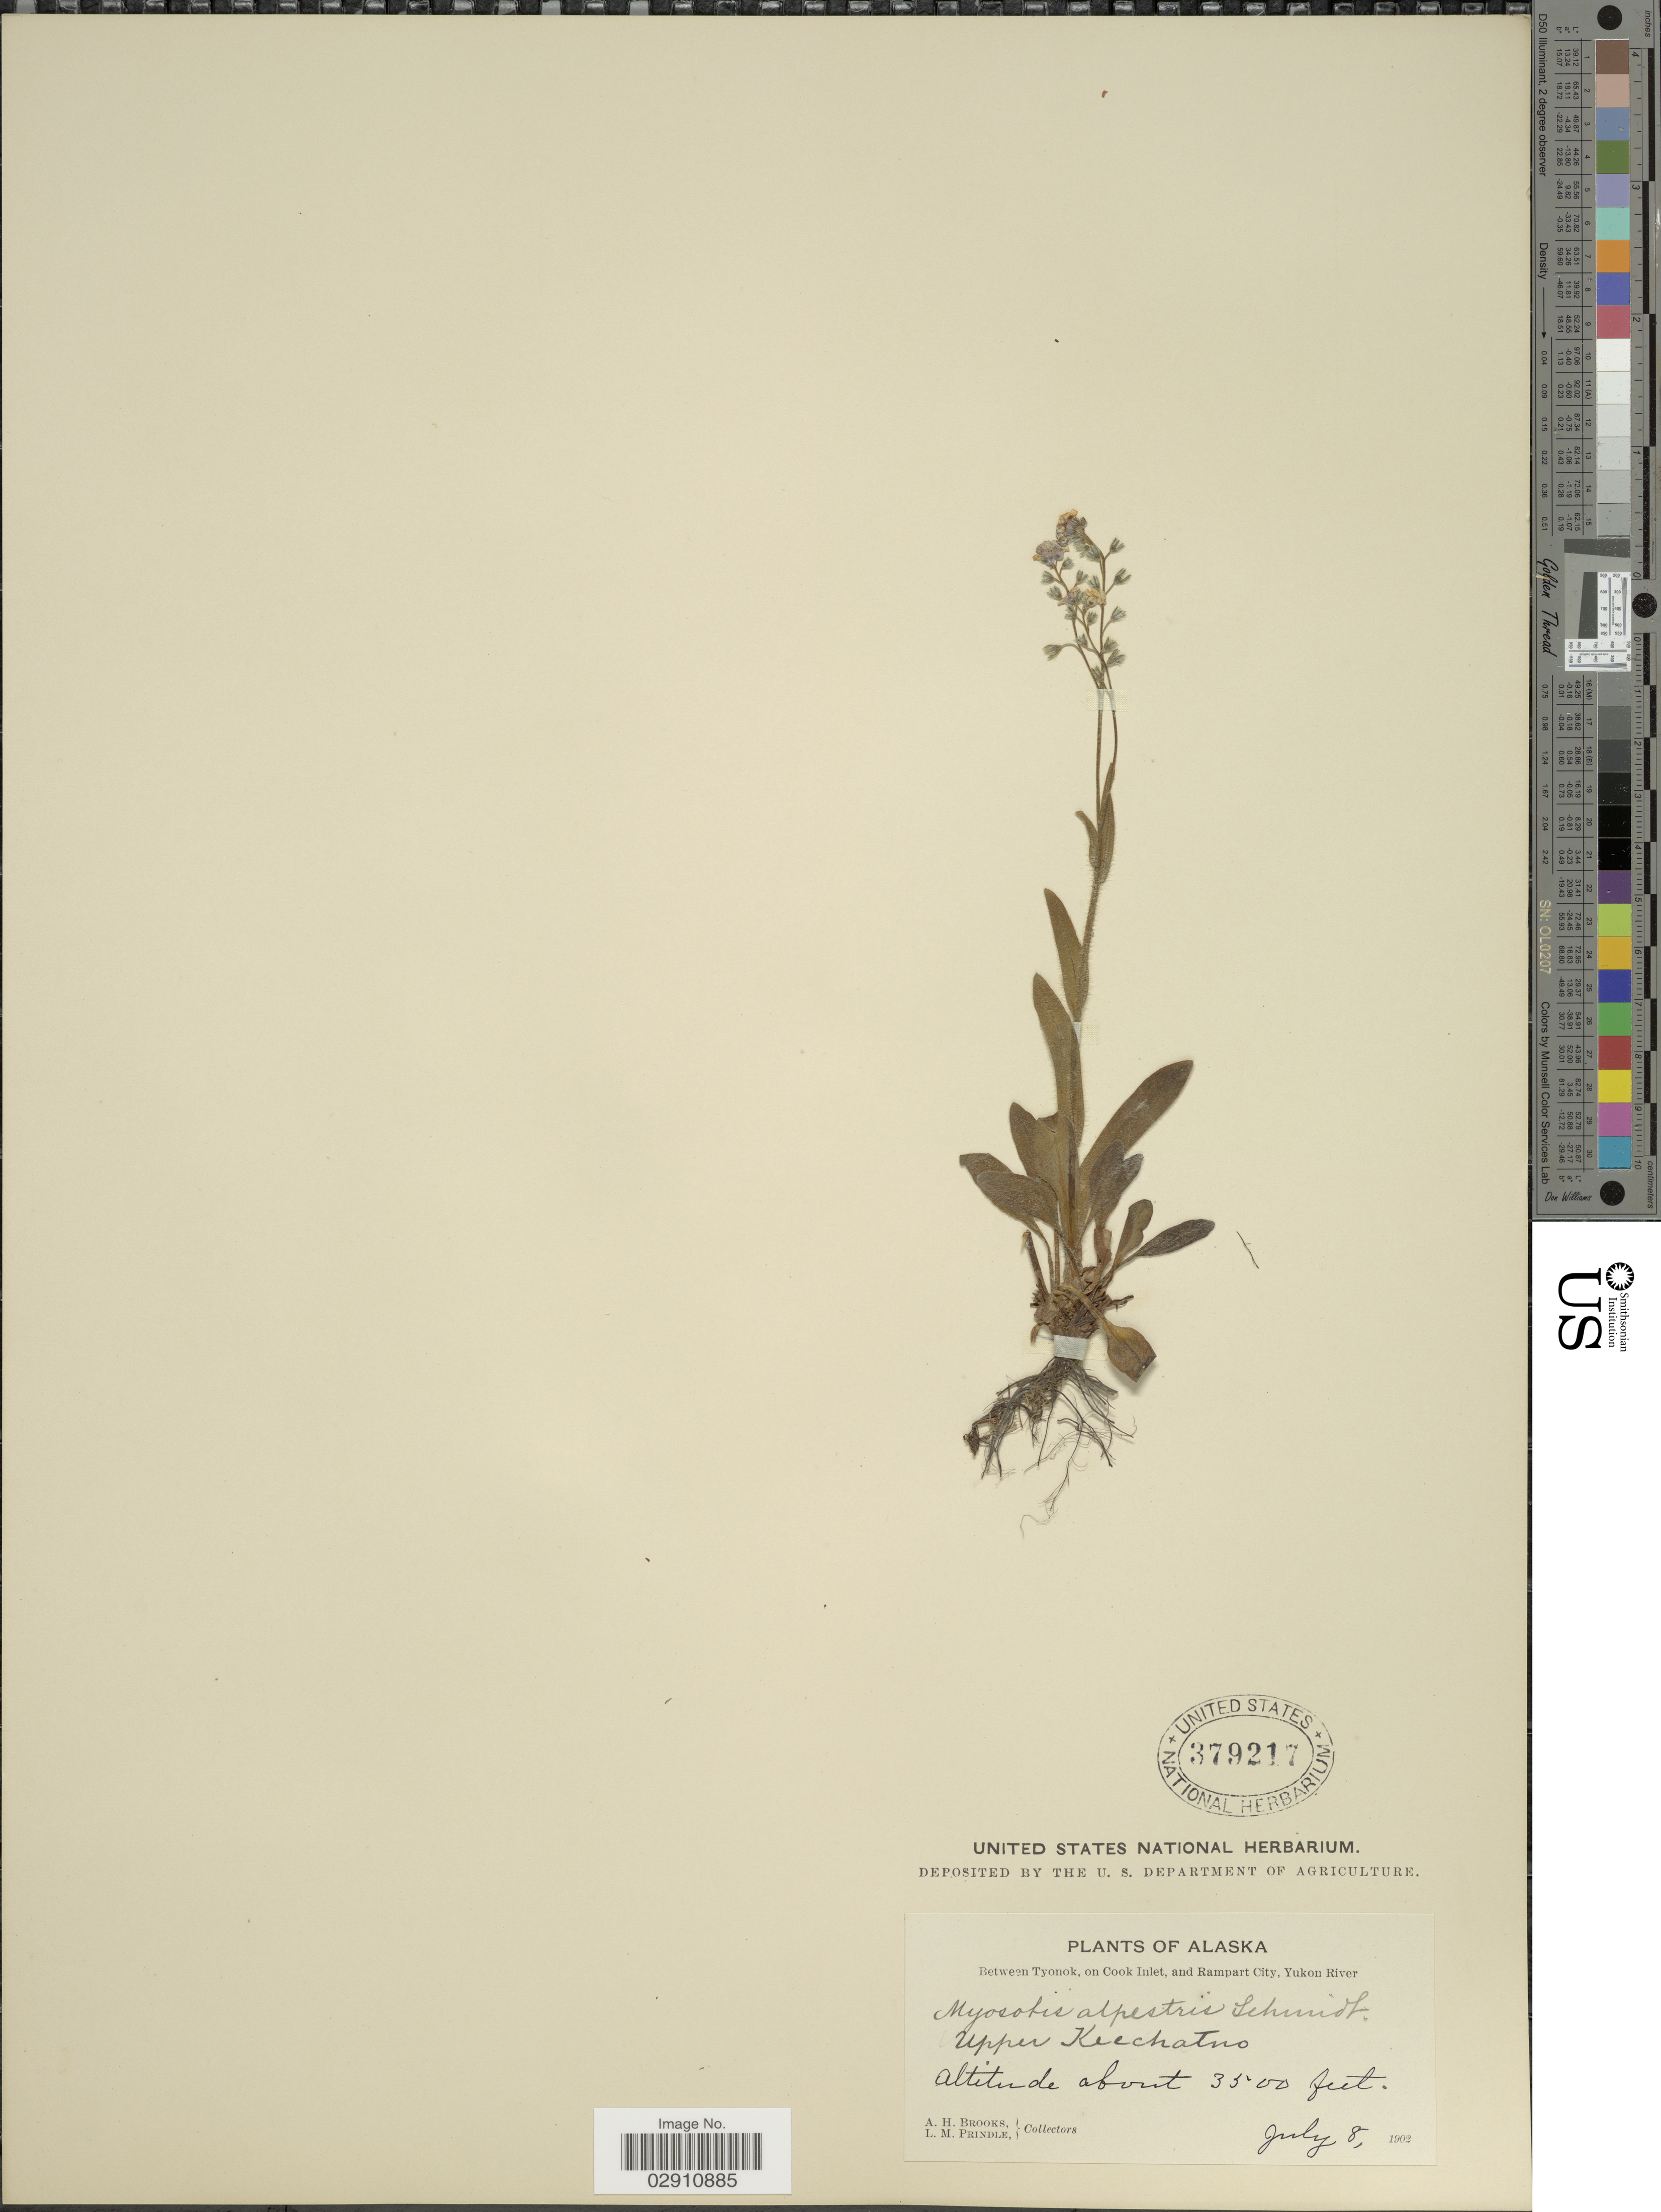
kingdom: Plantae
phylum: Tracheophyta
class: Magnoliopsida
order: Boraginales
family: Boraginaceae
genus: Myosotis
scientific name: Myosotis alpestris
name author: F.W. Schmidt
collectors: A. Brooks & L. Prindle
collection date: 1902-07-08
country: United States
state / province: Alaska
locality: Between Tyonok, on Cook Inlet, and Rampart City, Yukon River. Upper Keechatno.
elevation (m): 1067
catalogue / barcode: US 379217